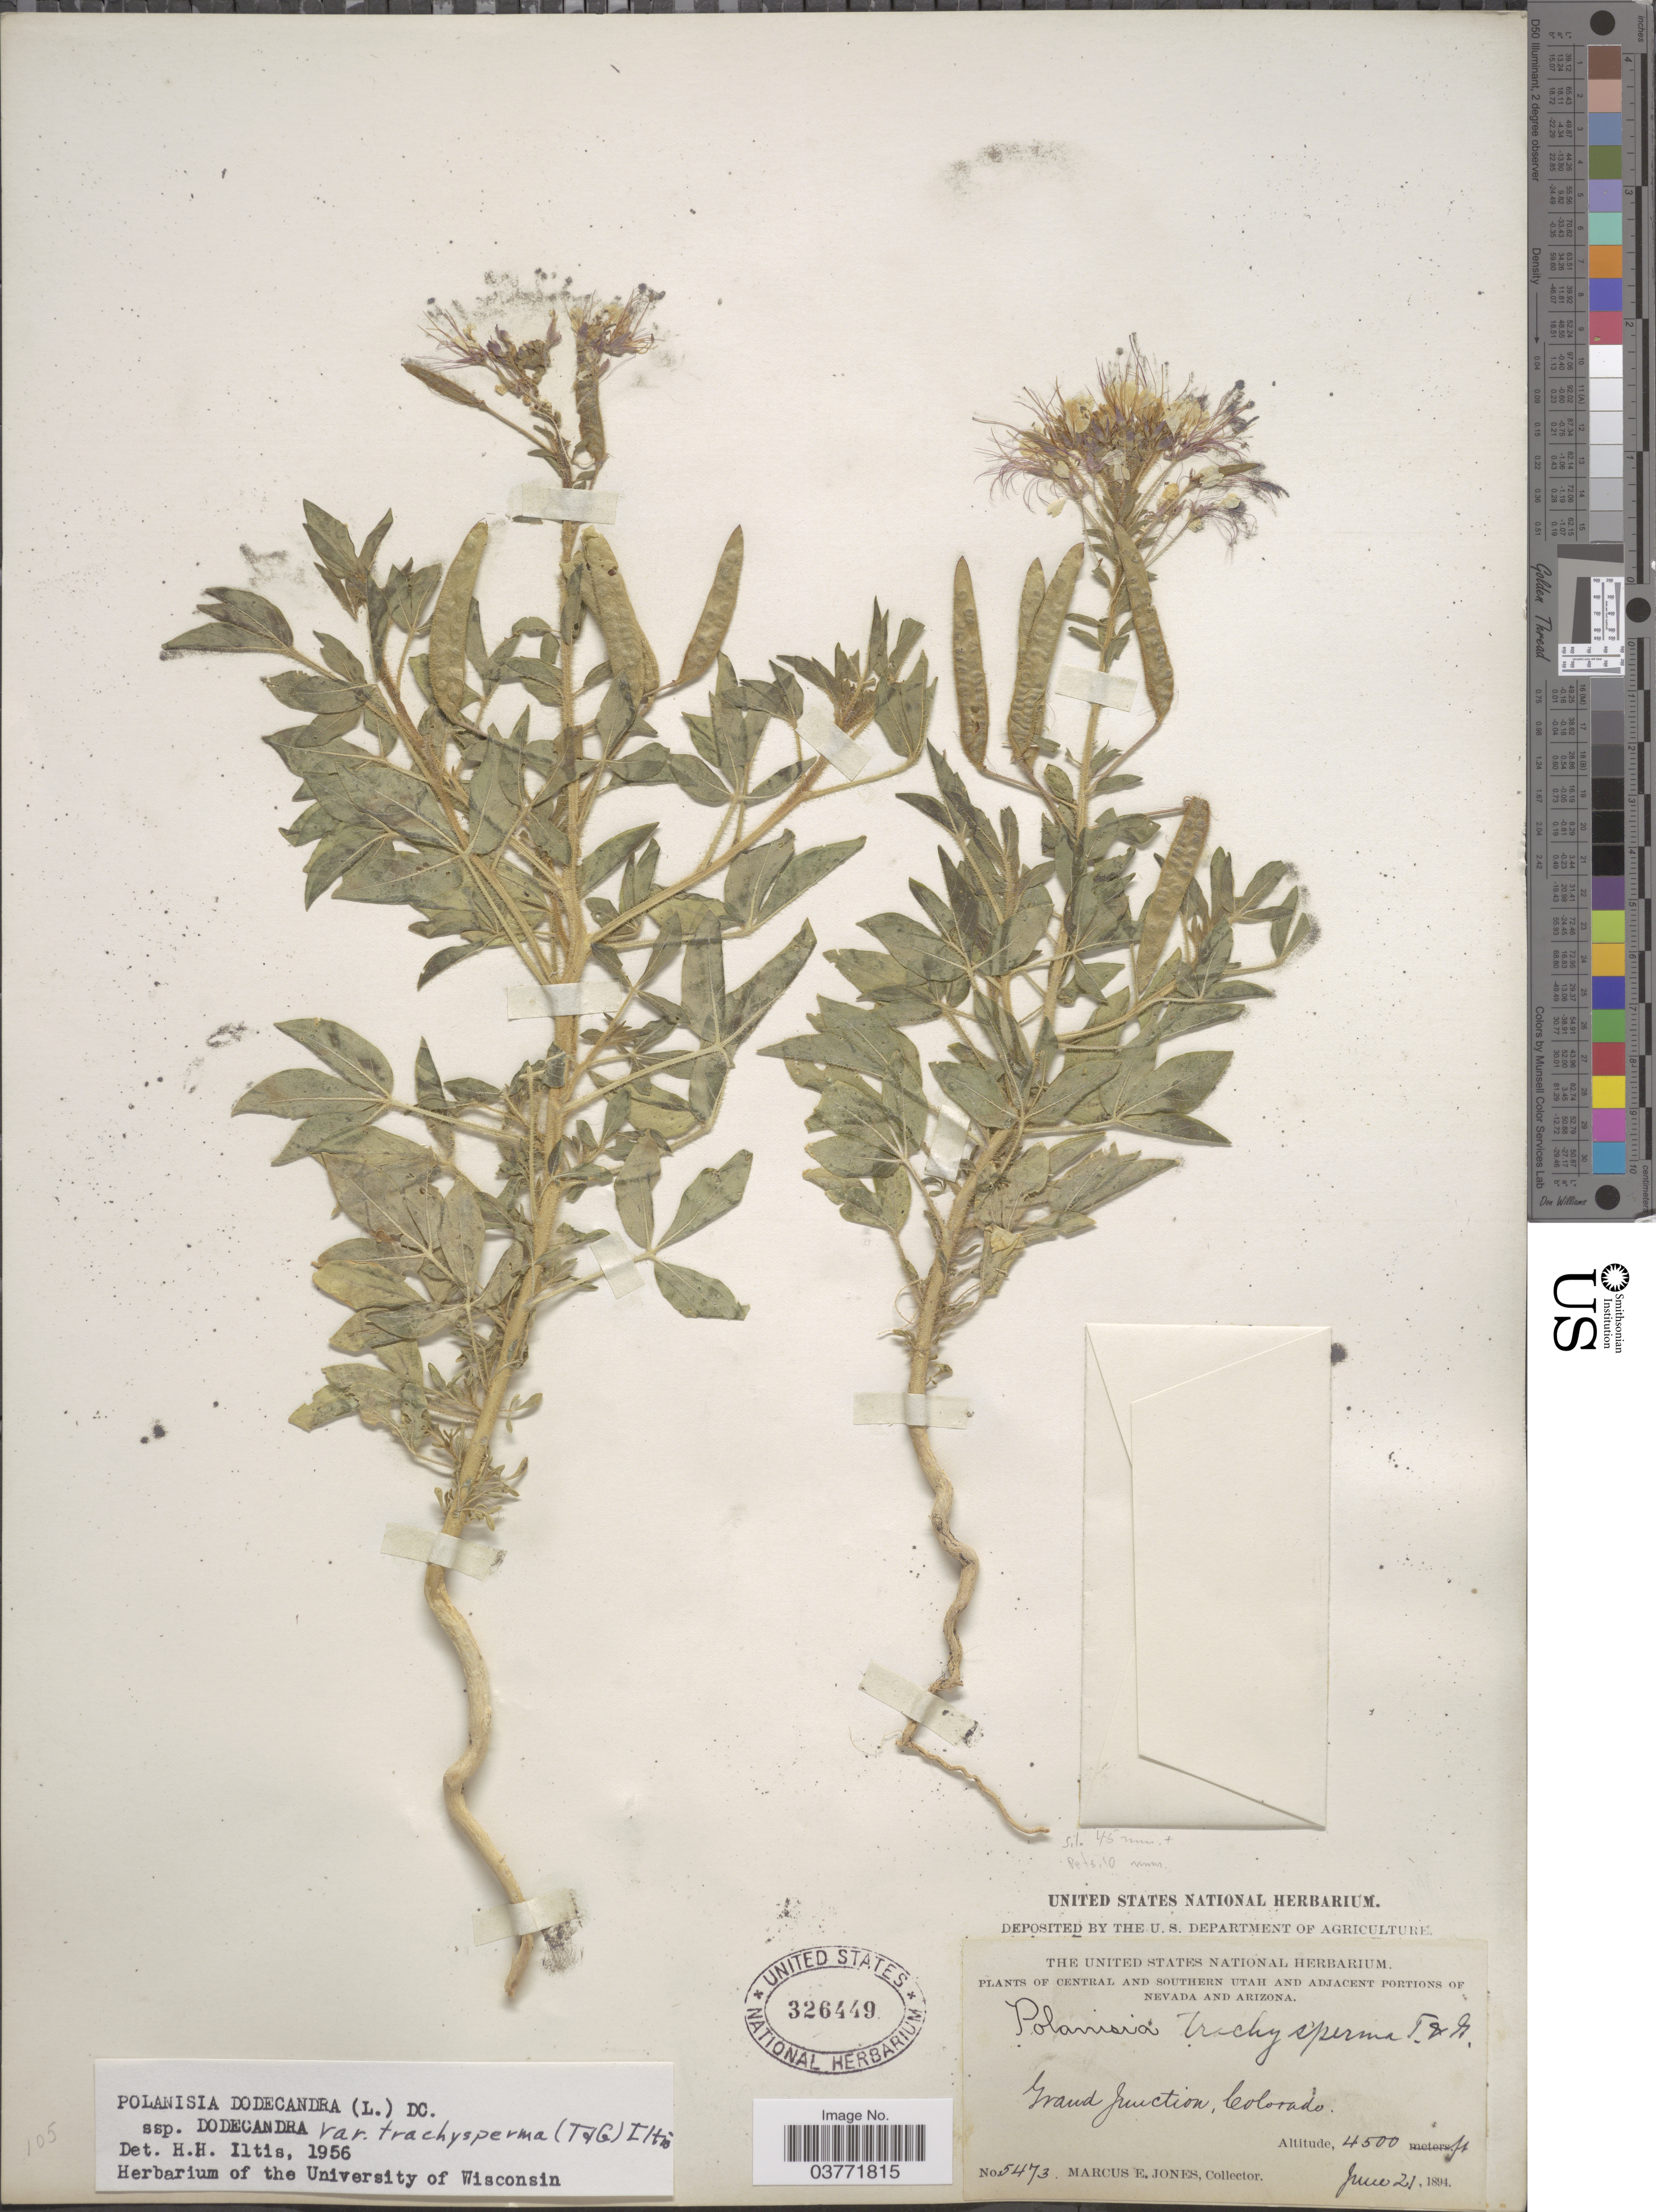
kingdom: Plantae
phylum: Tracheophyta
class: Magnoliopsida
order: Brassicales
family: Cleomaceae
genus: Polanisia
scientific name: Polanisia trachysperma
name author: Torr. & A. Gray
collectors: M. E. Jones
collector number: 5473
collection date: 1894-06-21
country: United States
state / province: Colorado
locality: Grand Junction.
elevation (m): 1372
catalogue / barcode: US 326449